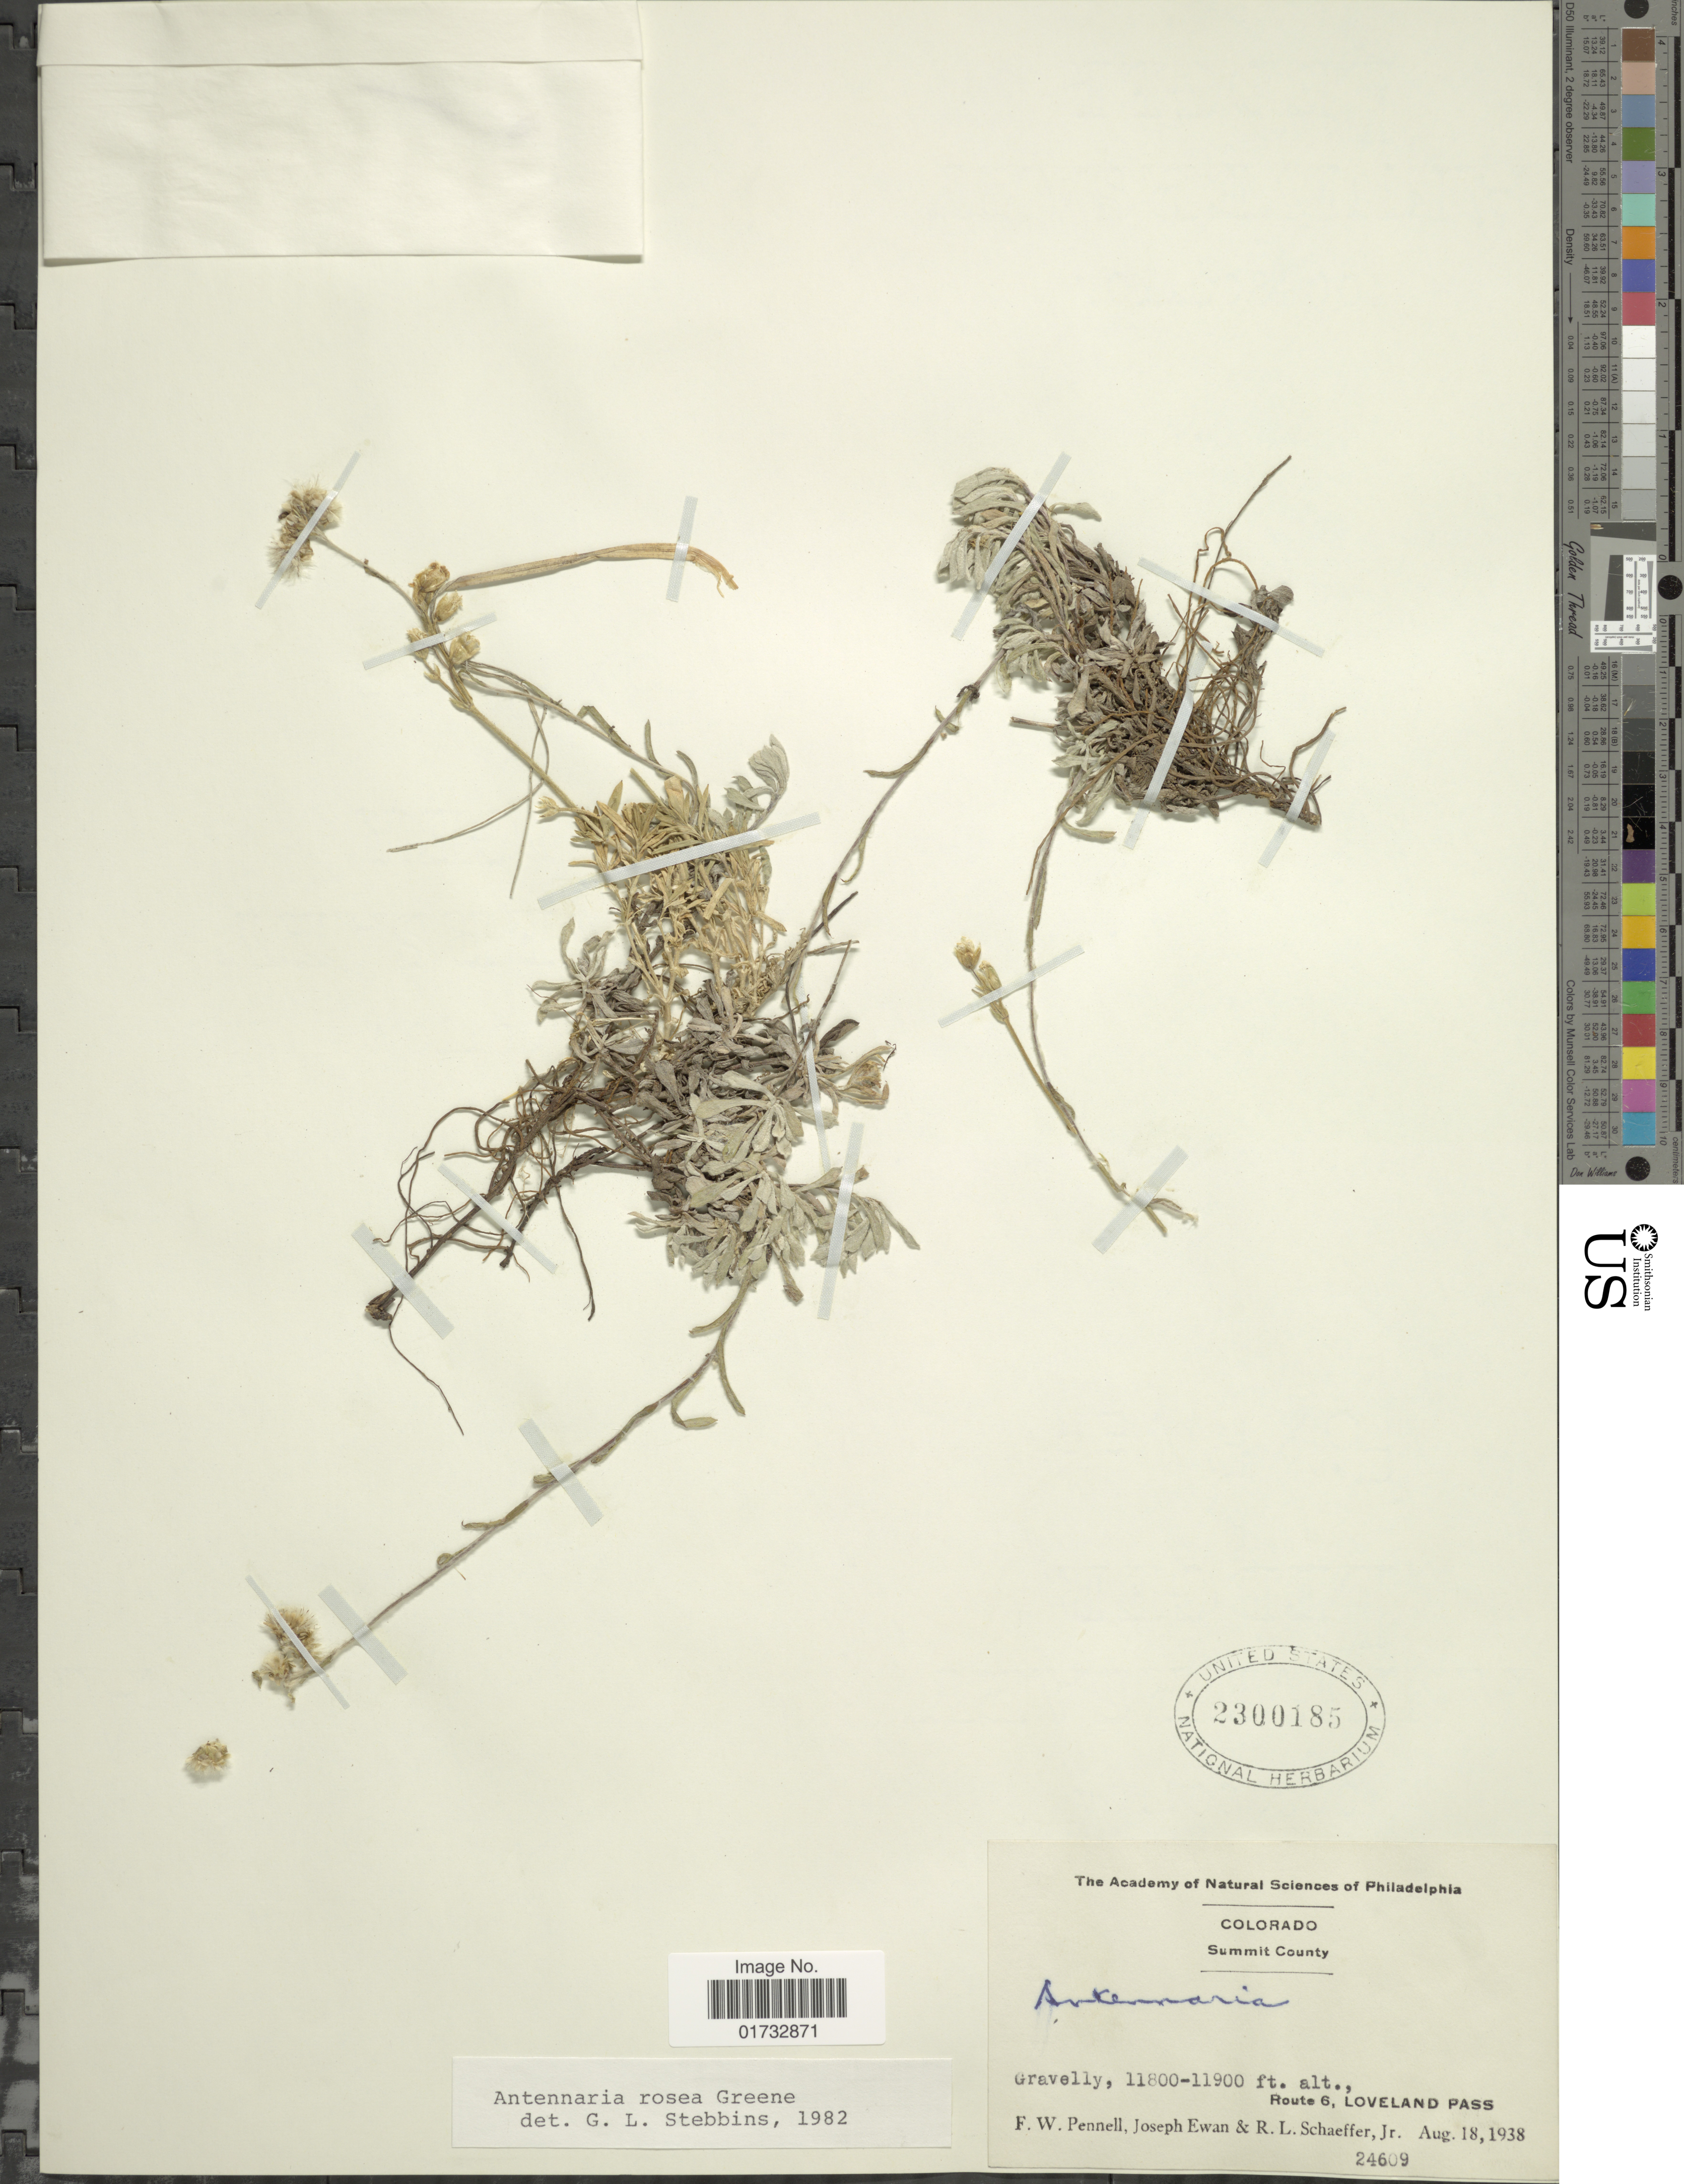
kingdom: Plantae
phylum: Tracheophyta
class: Magnoliopsida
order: Asterales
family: Asteraceae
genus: Antennaria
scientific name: Antennaria rosea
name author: Greene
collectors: F. W. Pennell, J. A. Ewan & R. L. Schaeffer Jr.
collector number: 24609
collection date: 1938-08-18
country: United States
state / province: Colorado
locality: Summit County, Gravelly, Route 6, Loveland Pass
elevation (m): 3597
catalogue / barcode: US 2300185